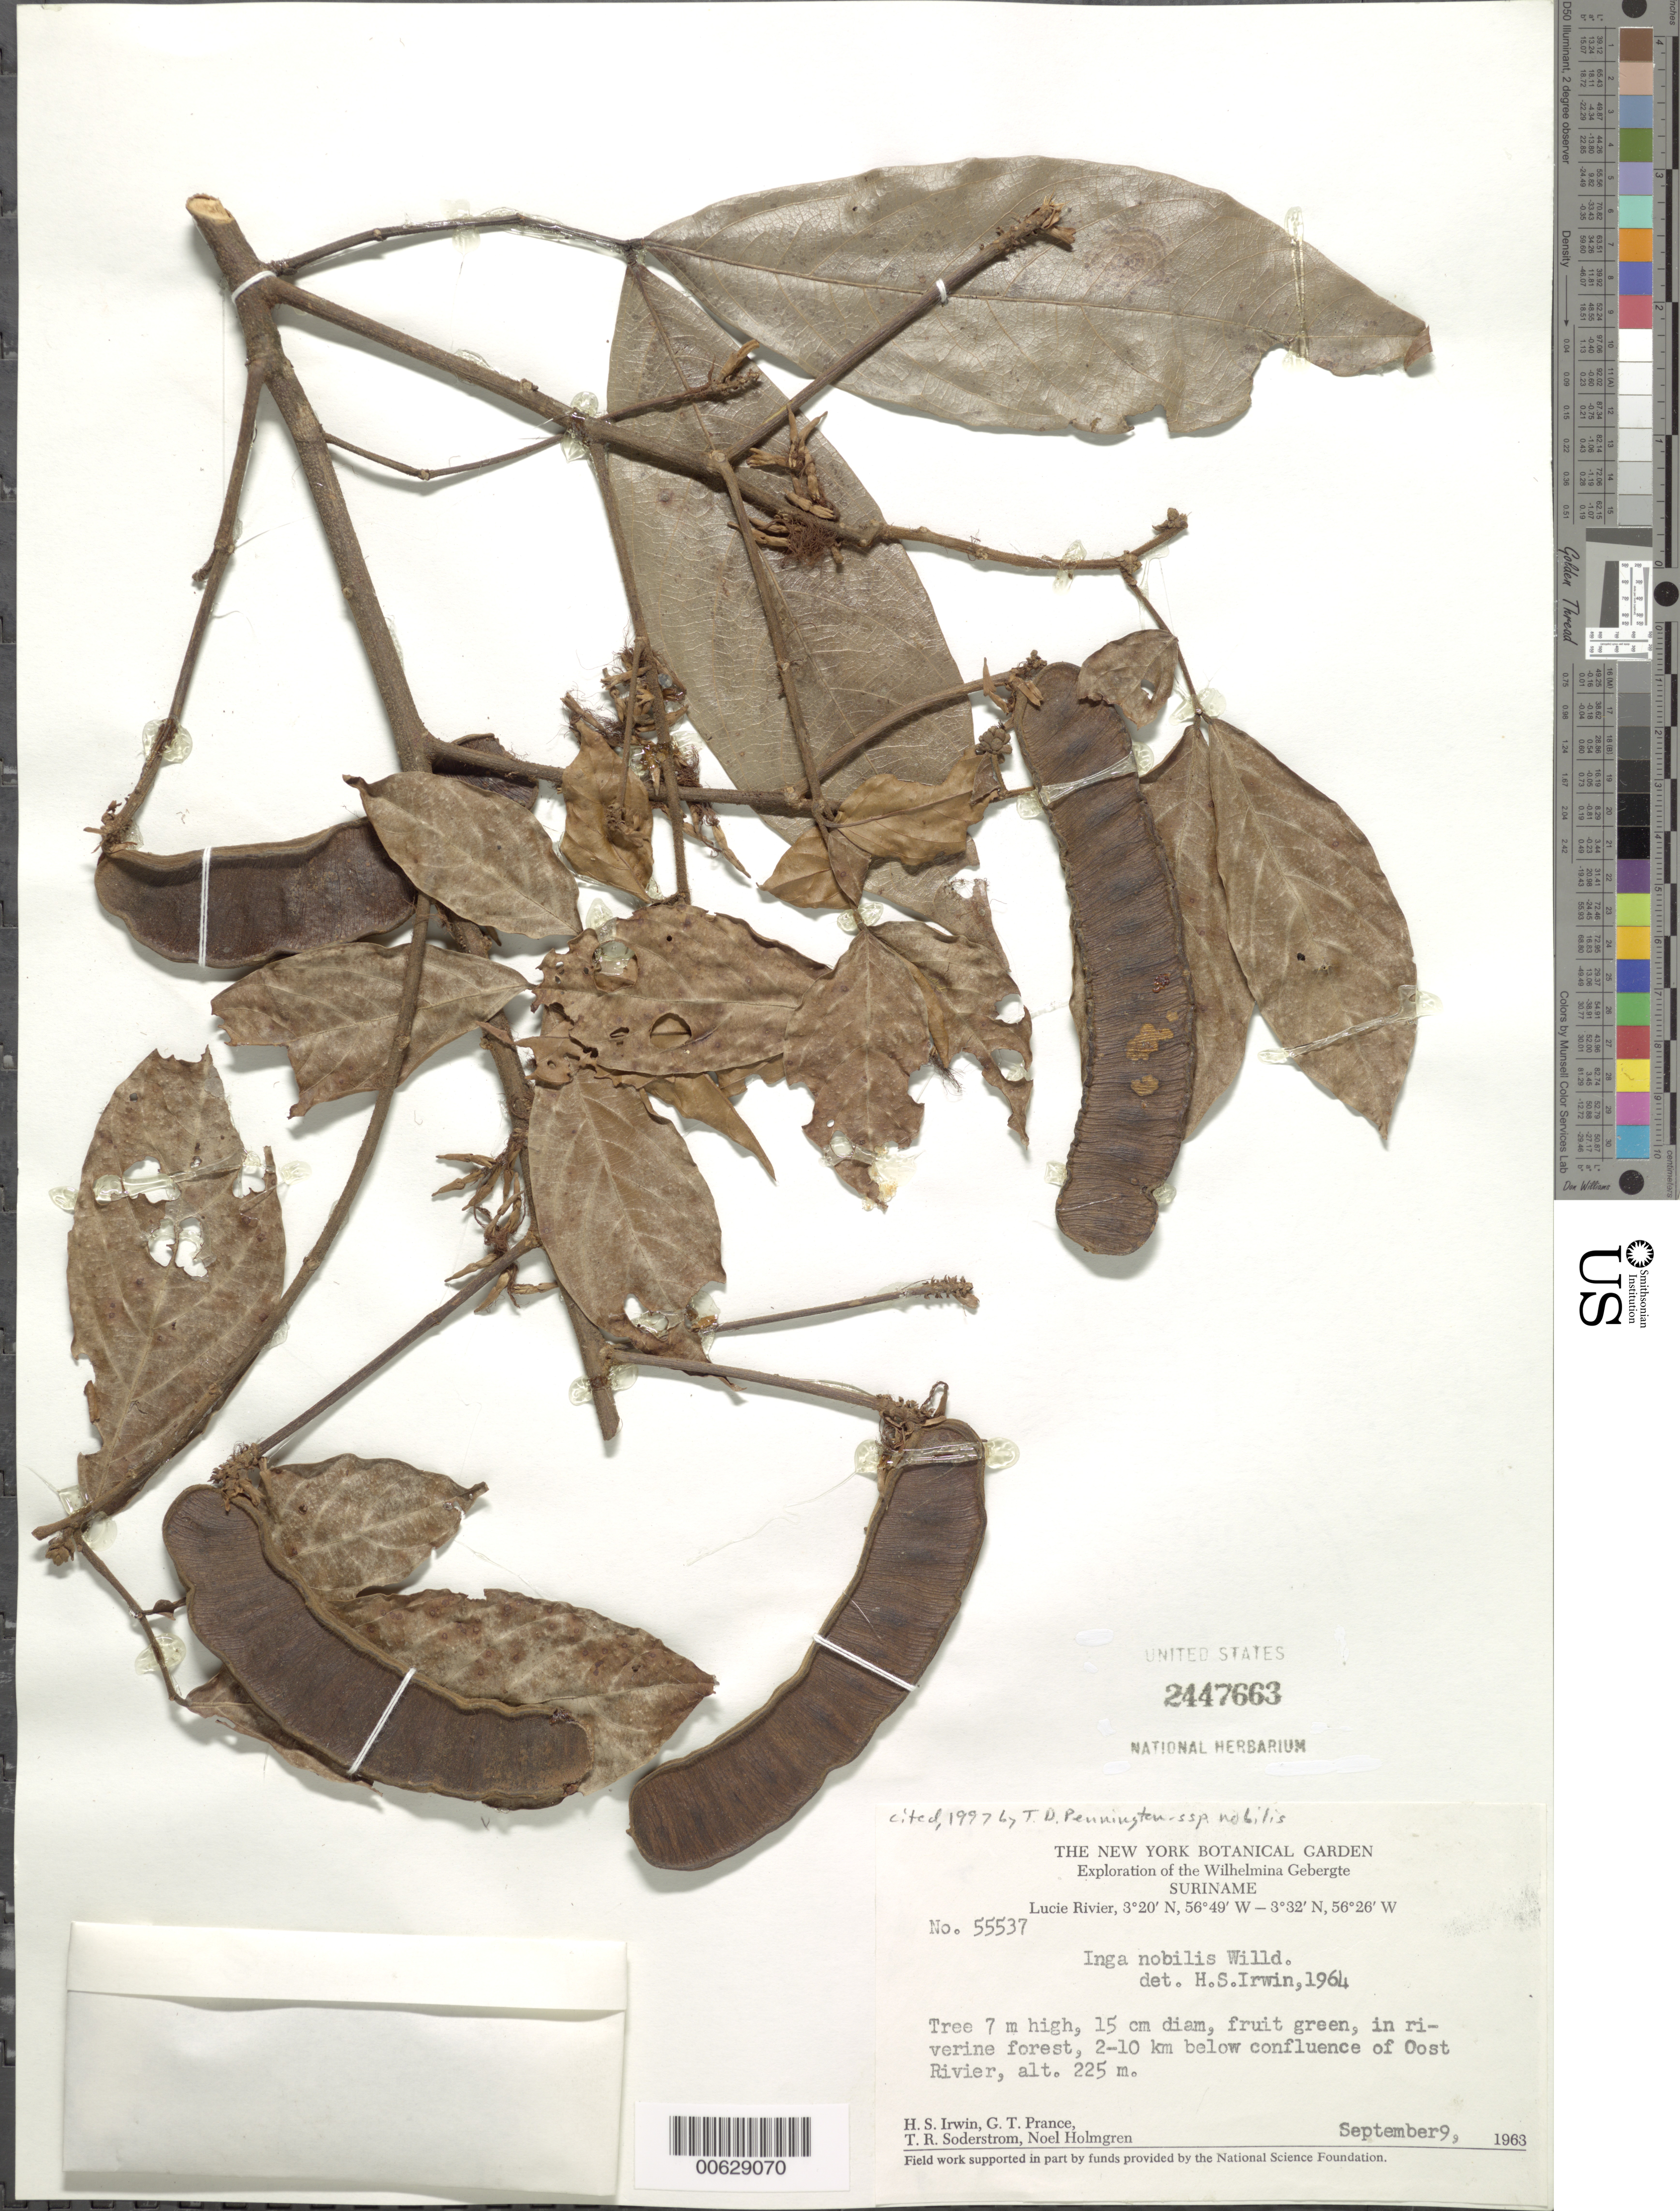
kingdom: Plantae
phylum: Tracheophyta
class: Magnoliopsida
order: Fabales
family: Fabaceae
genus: Inga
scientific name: Inga nobilis subsp. nobilis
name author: Willd.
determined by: Pennington, T. D., (K)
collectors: H. Irwin, G. T. Prance, T. R. Soderstrom & N. H. Holmgren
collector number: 55537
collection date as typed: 9-Sep-63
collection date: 1963-09-09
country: Suriname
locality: Lucie R., 2-10 km below confl. with Oost R., Wilhelmina Gebergte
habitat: Riverine forest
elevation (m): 225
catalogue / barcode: US 2447663